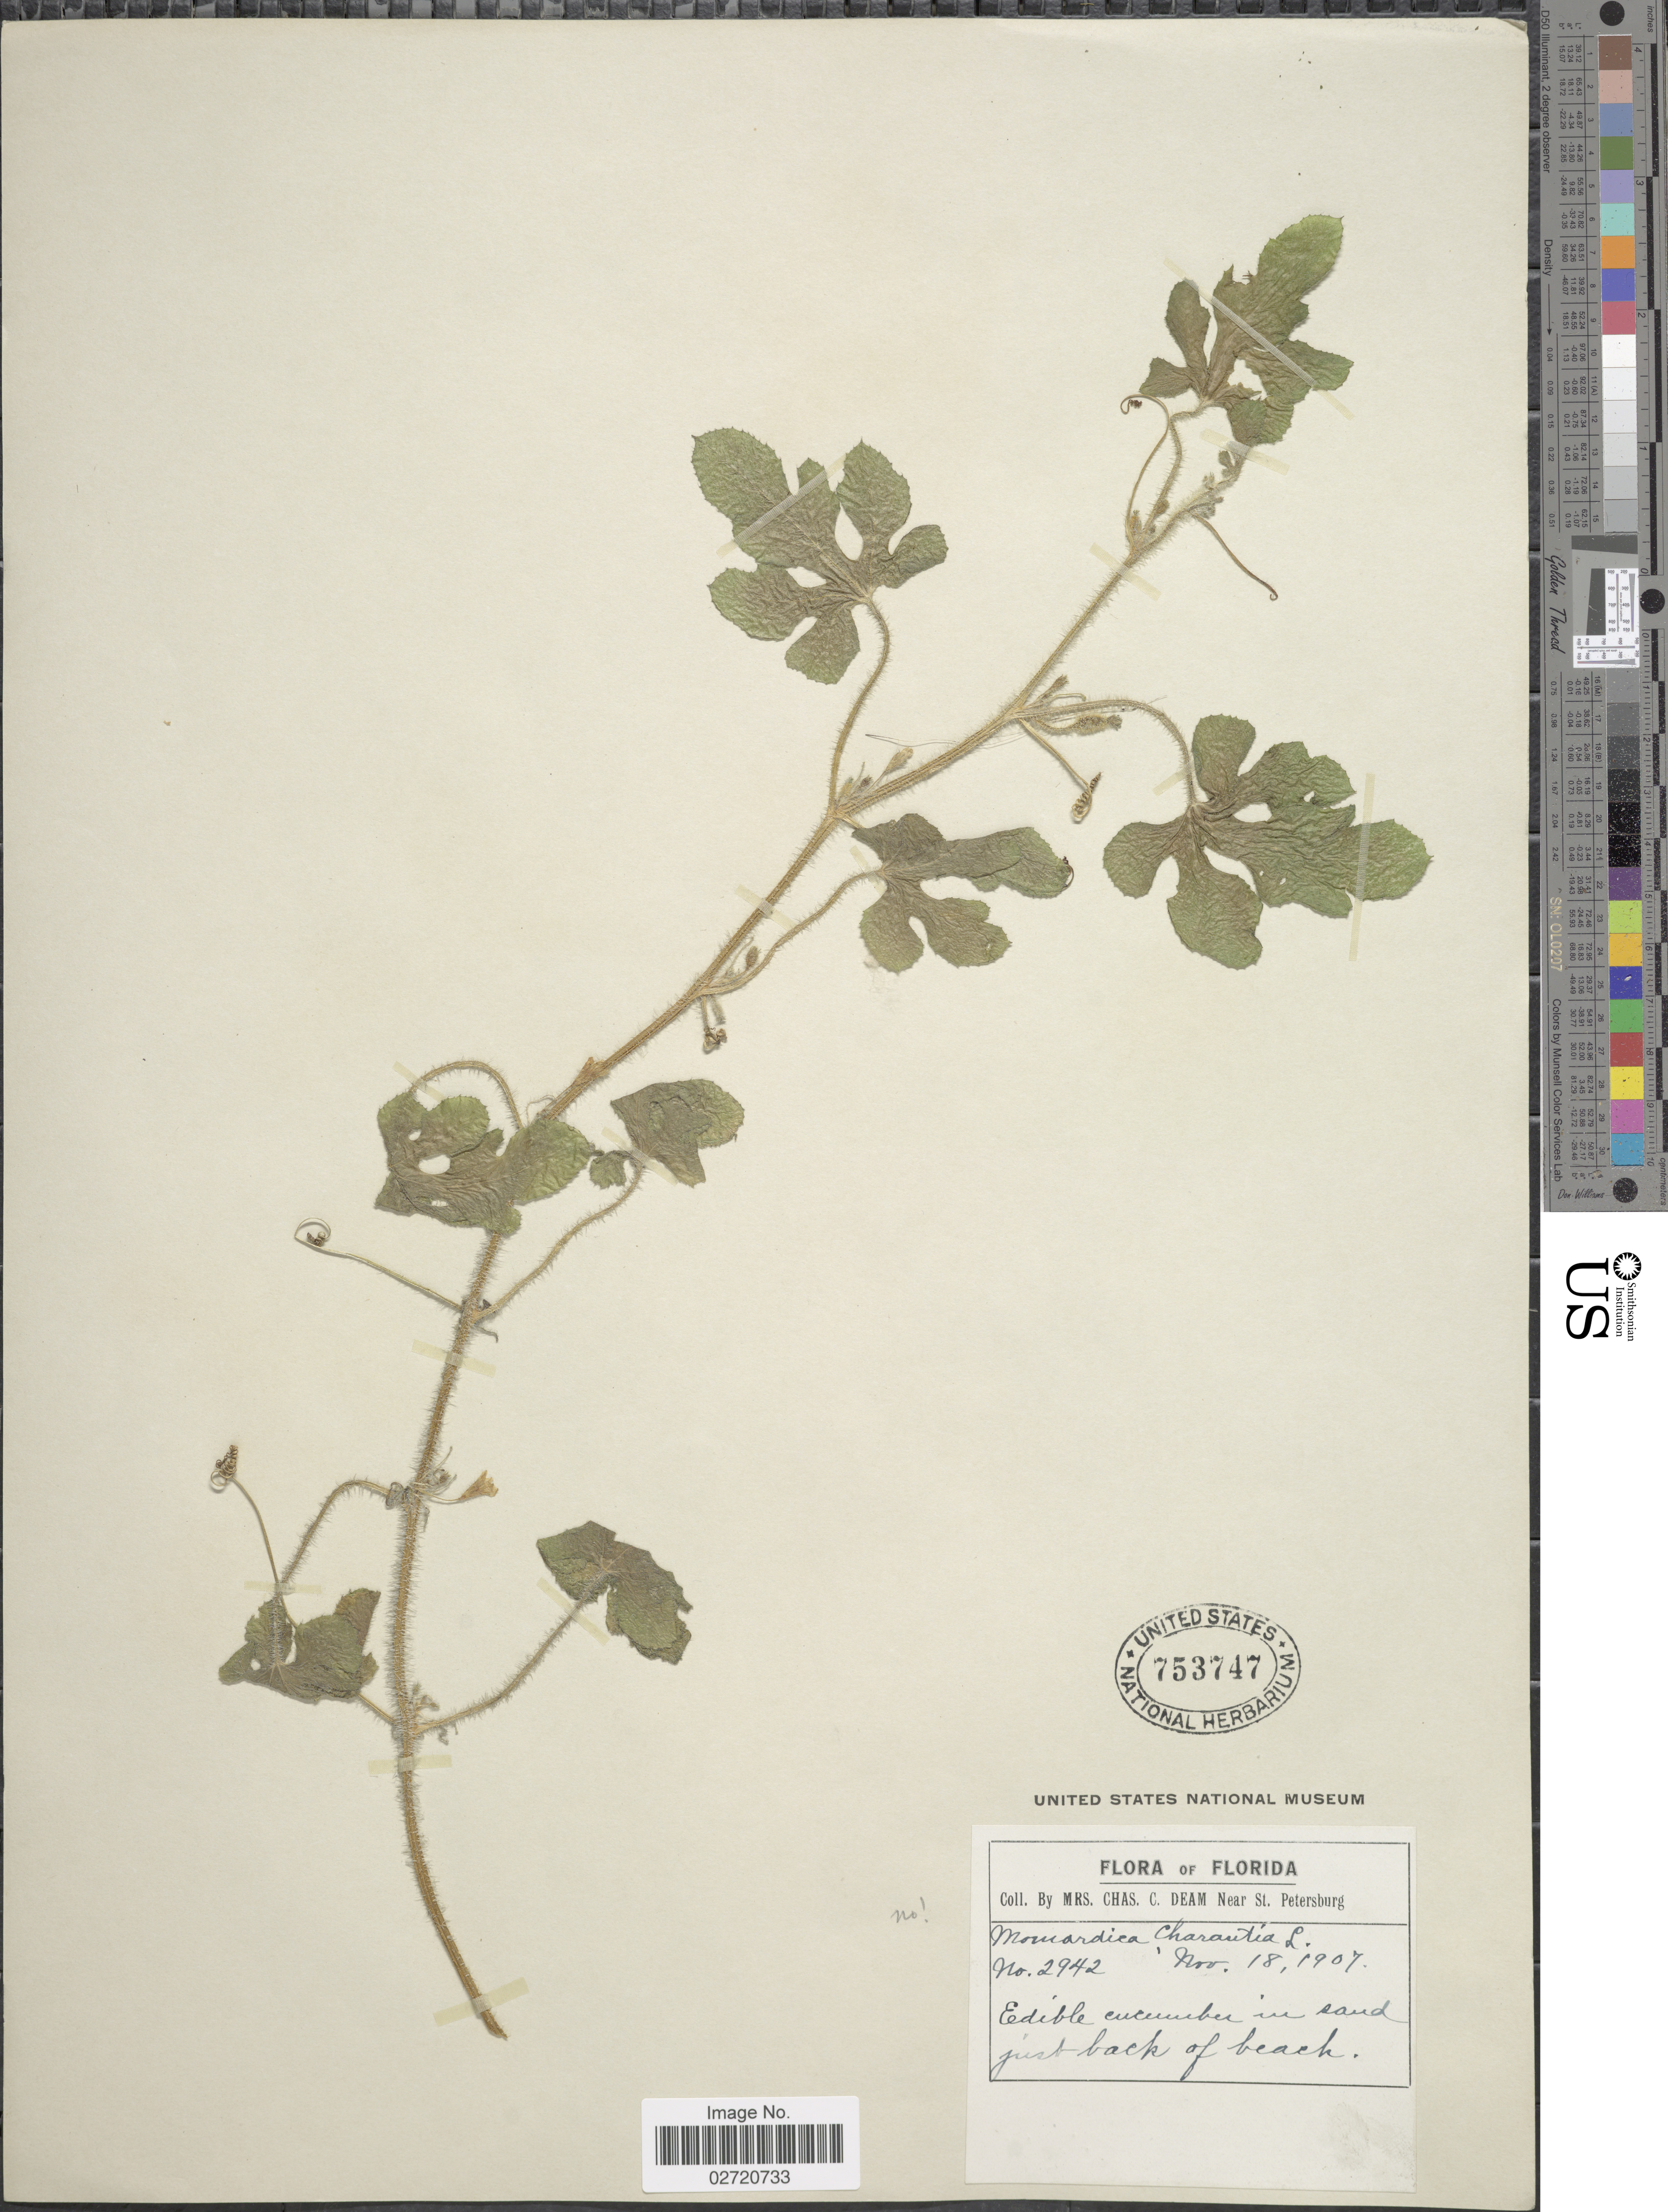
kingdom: Plantae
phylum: Tracheophyta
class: Magnoliopsida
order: Cucurbitales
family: Cucurbitaceae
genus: Cucumis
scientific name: Cucumis anguria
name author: L.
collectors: C. Deam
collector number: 2942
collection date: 1907-11-18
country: United States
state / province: Florida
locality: Near St. Petersburg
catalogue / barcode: US 753747